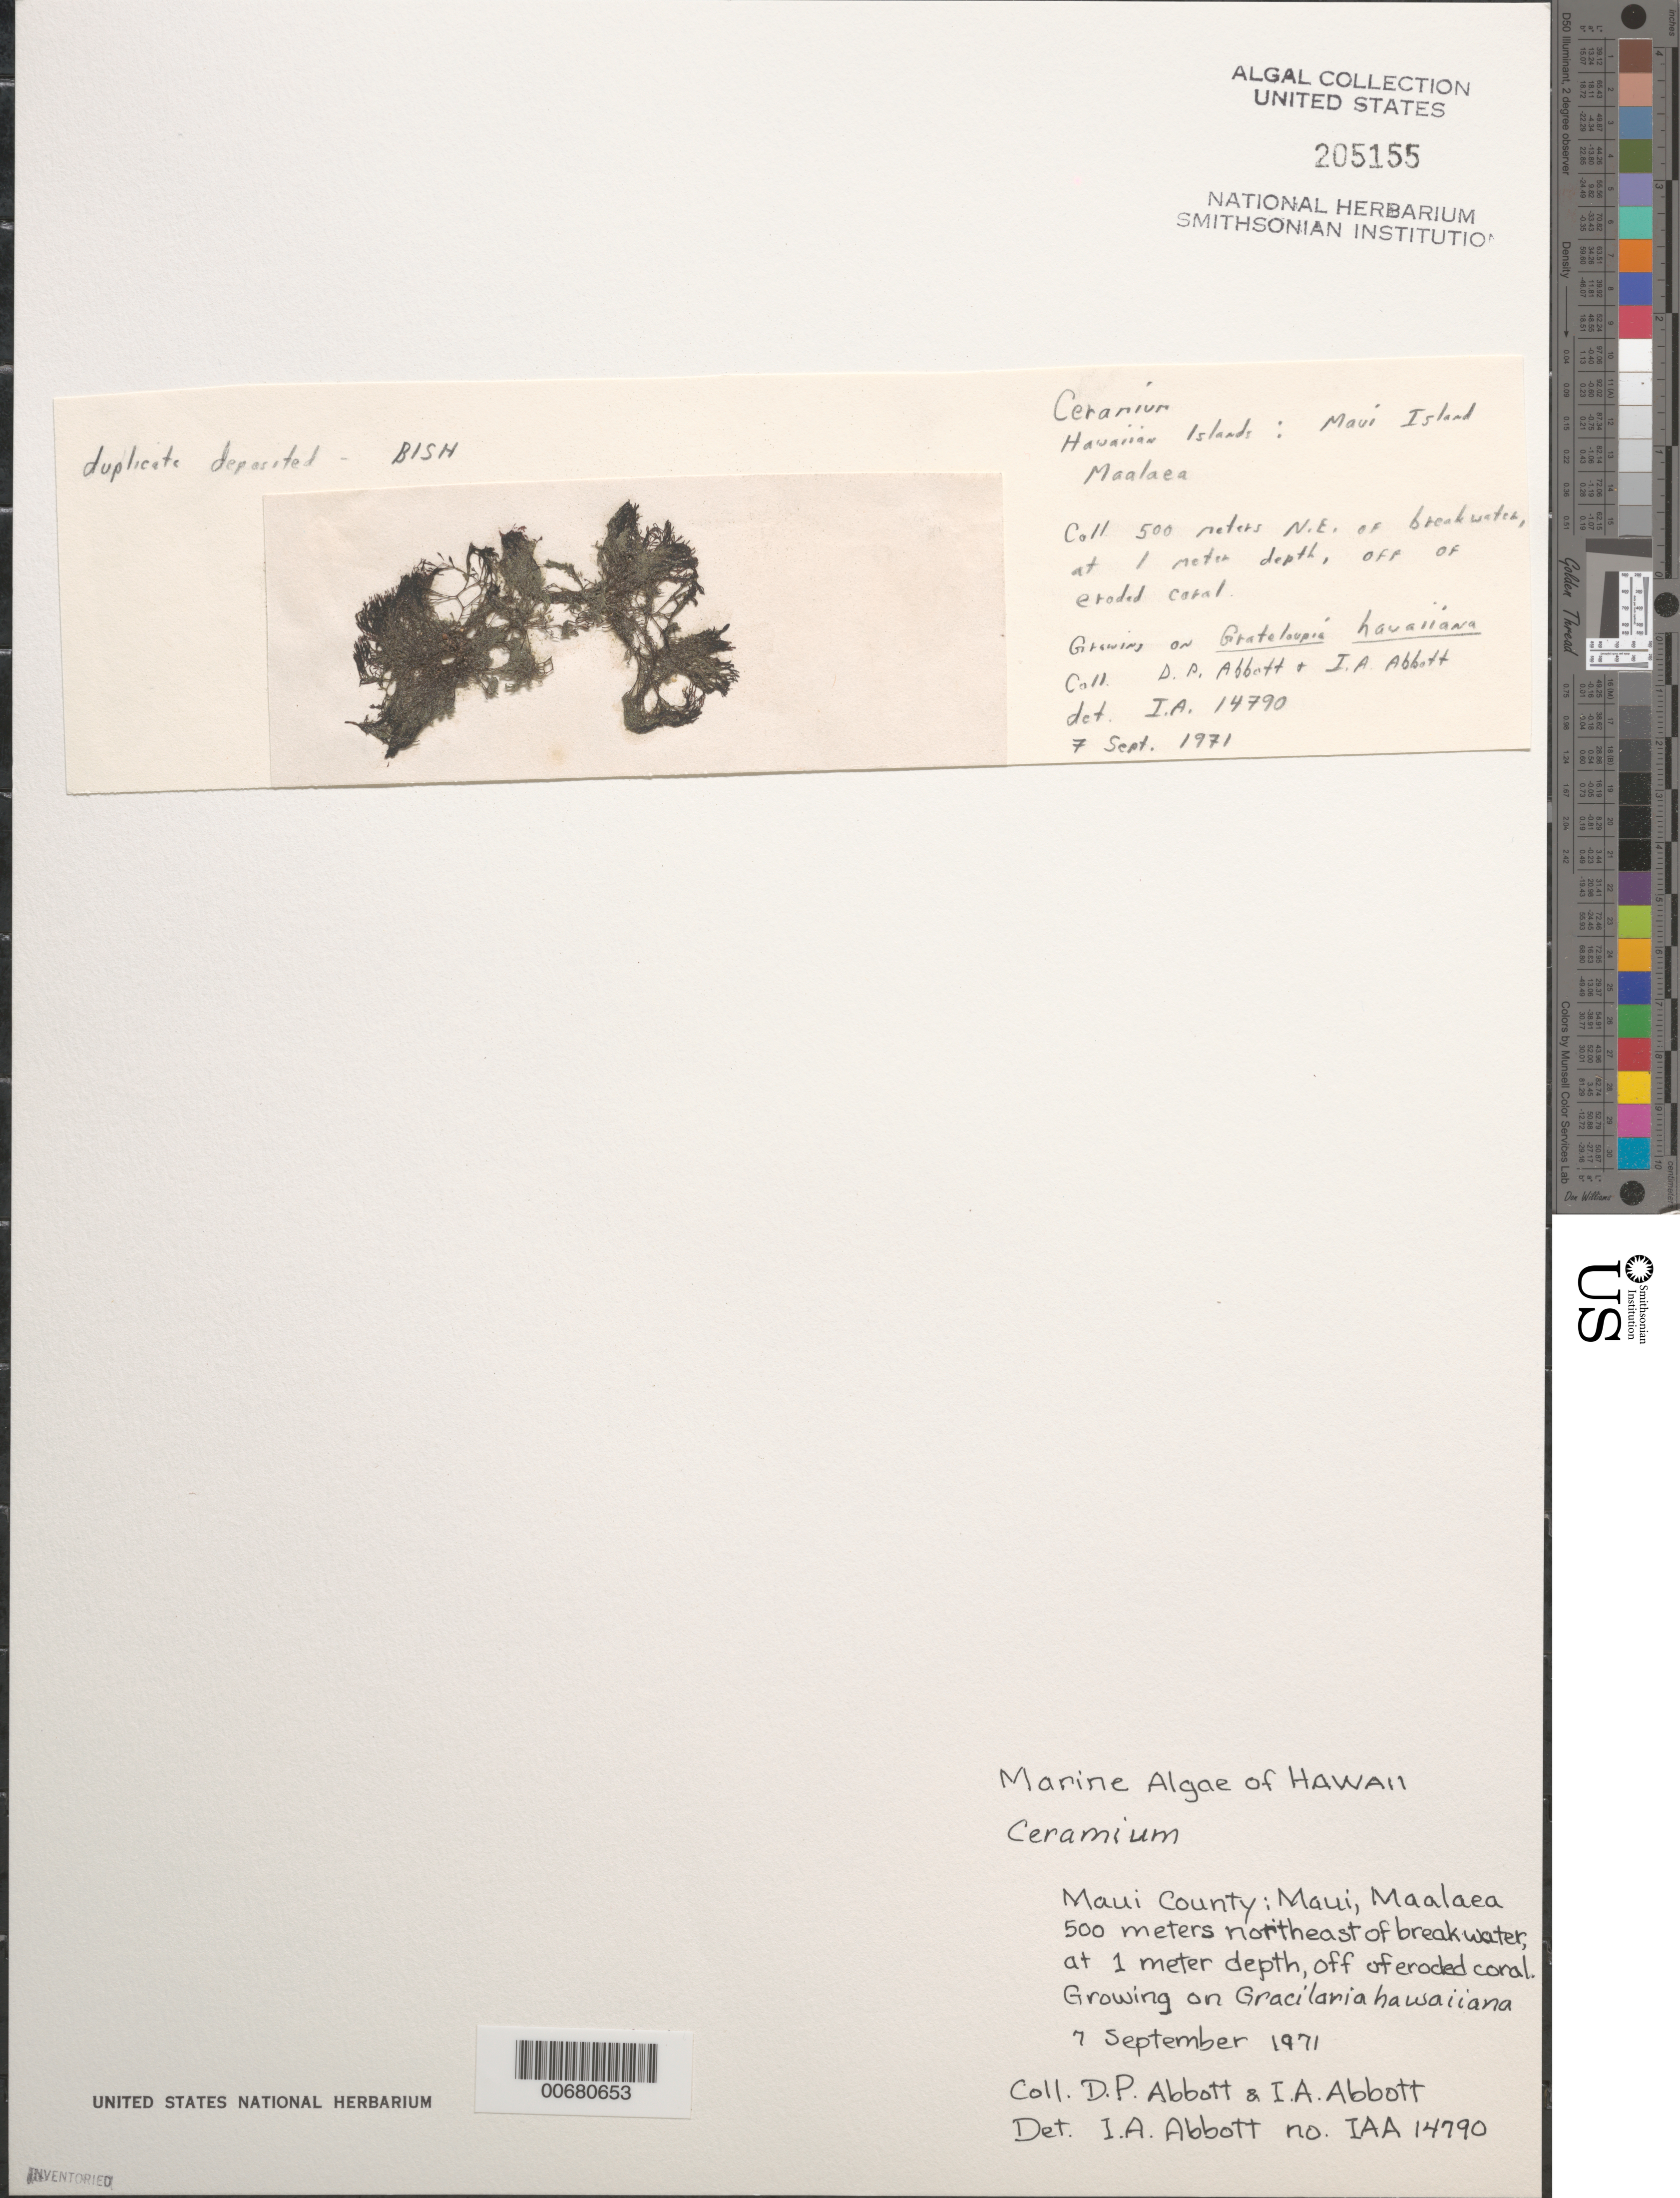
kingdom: Plantae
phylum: Rhodophyta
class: Florideophyceae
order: Ceramiales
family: Ceramiaceae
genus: Ceramium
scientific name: Ceramium sp.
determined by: Abbott, Isabella A.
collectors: I. A. Abbott & D. P. Abbott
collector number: IAA 14790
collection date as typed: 07 Sep 1971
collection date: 1971-09-07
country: United States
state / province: Hawaii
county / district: Maui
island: Maui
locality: Maalaea 500 meters northeast of breakwater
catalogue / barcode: US 205155